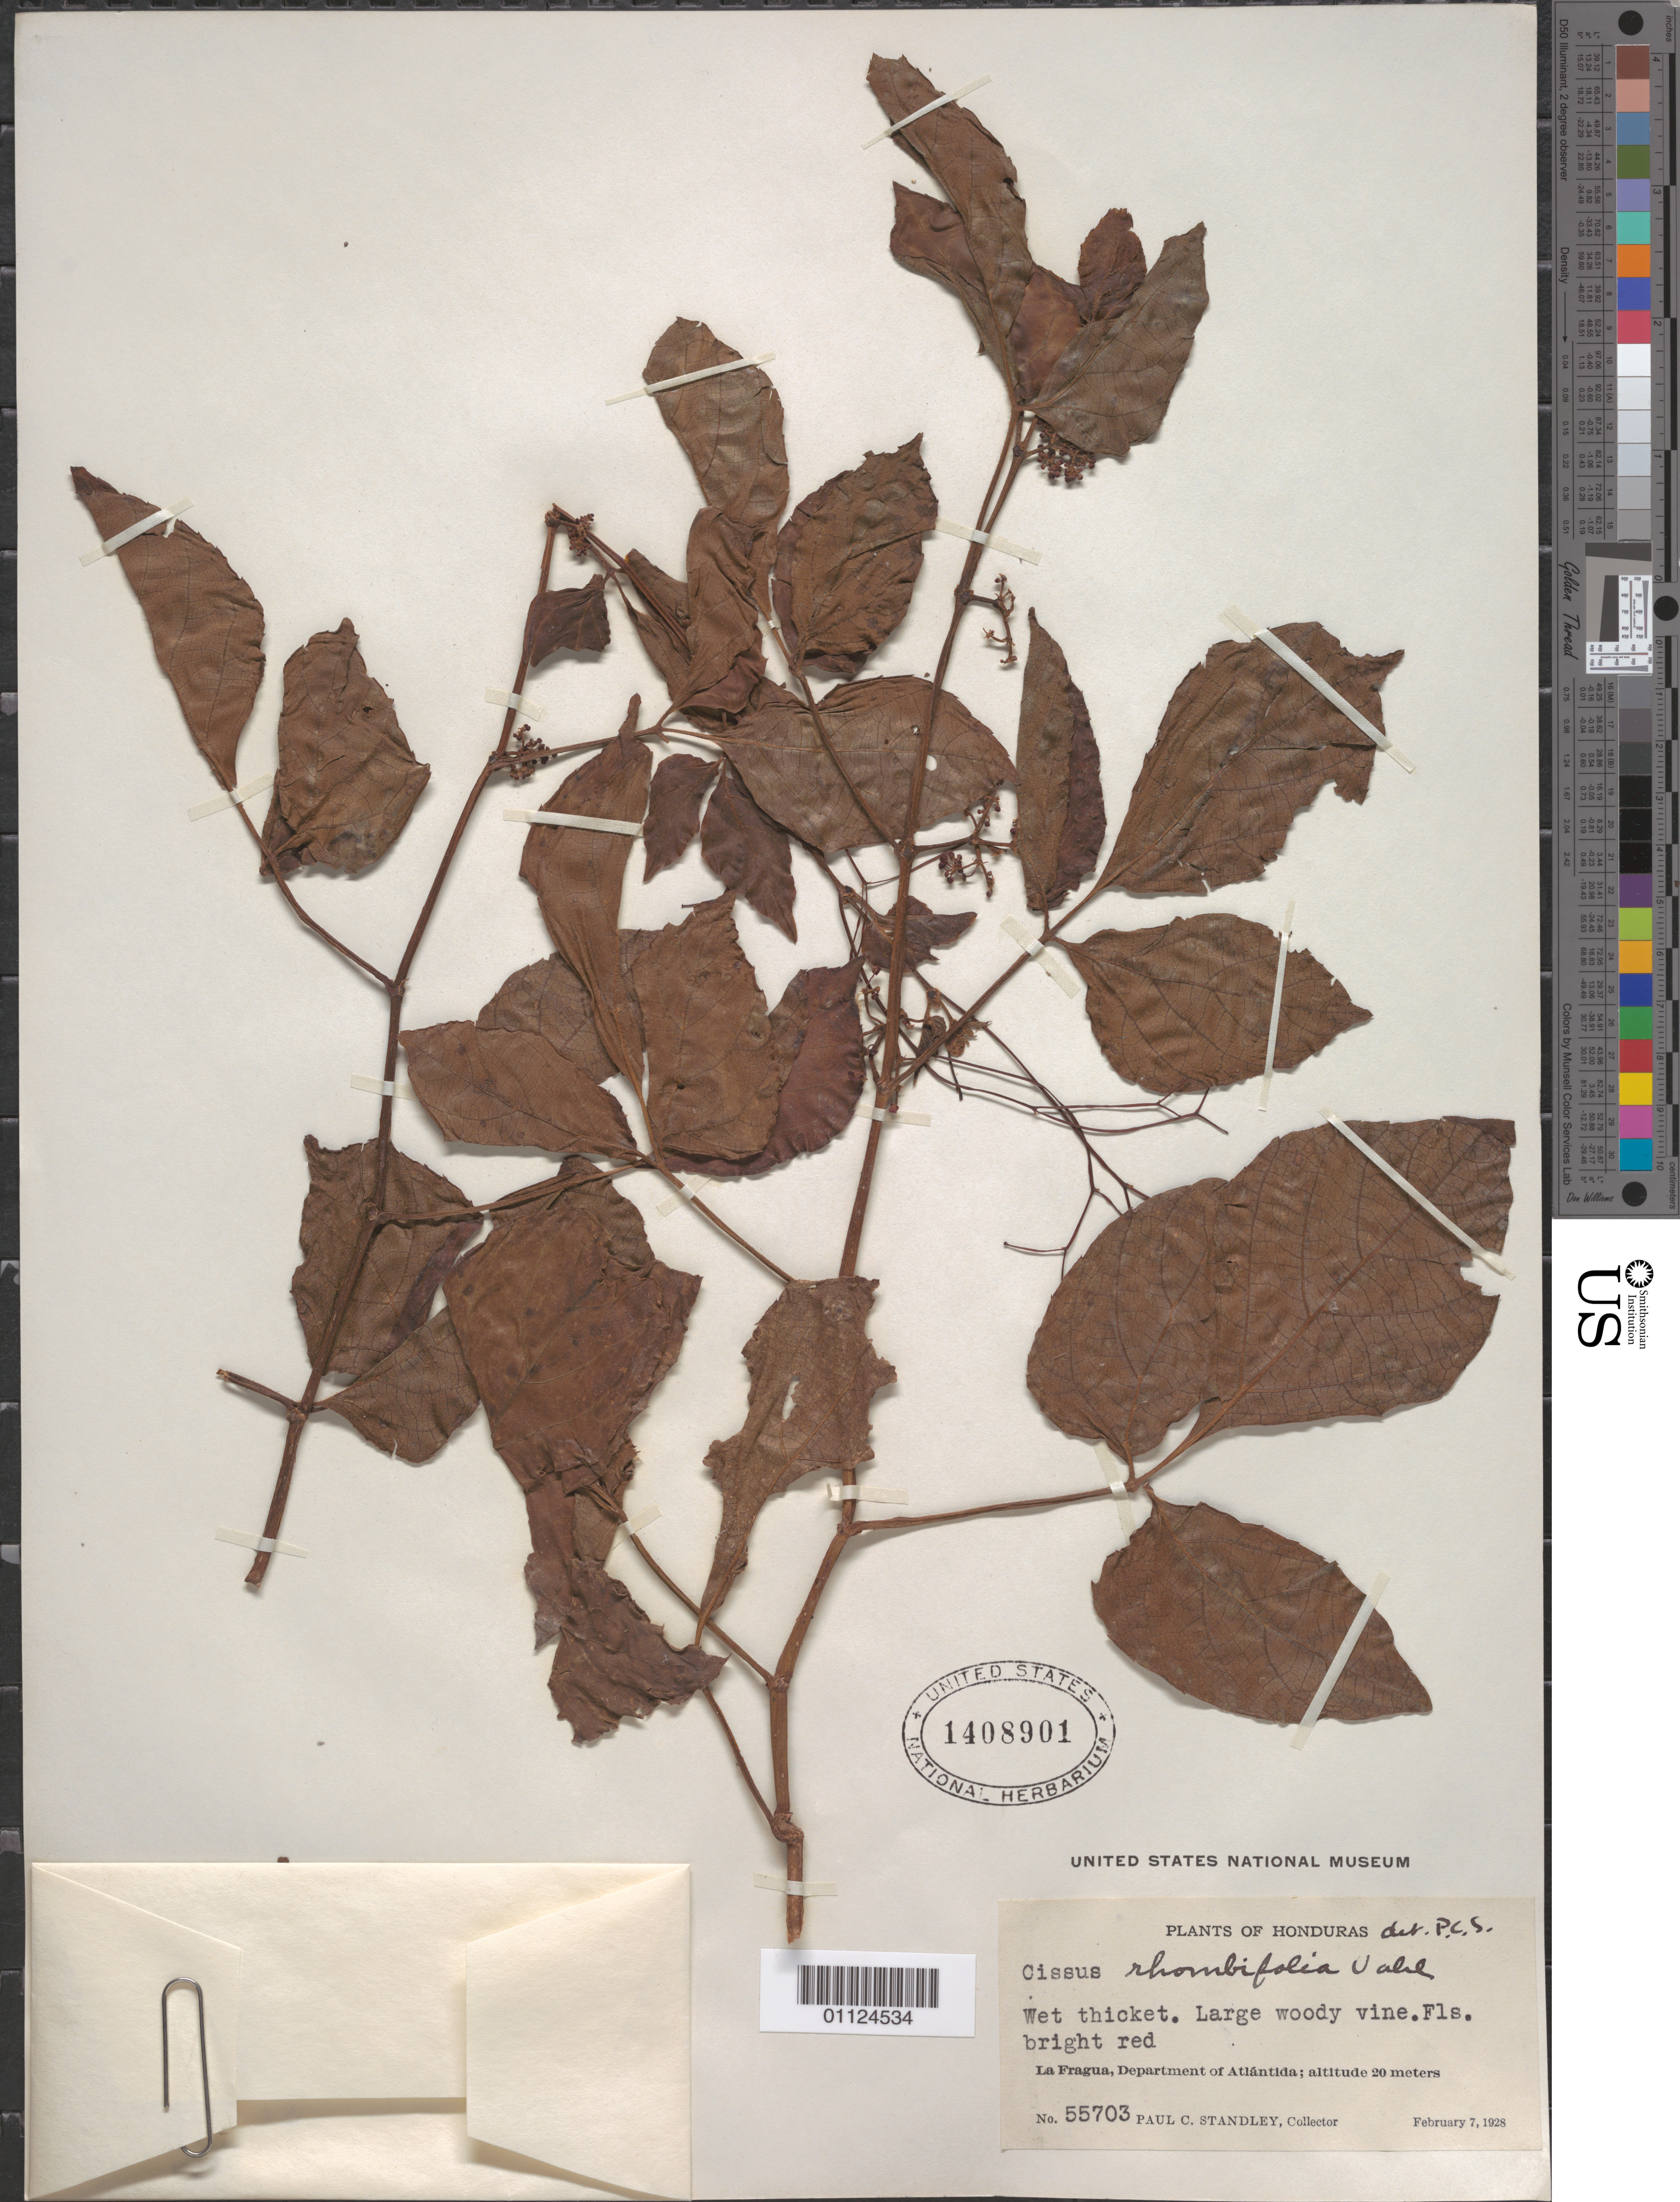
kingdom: Plantae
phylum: Tracheophyta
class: Magnoliopsida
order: Vitales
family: Vitaceae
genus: Cissus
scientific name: Cissus rhombifolia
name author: Vahl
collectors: P. C. Standley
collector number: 55703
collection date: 1928-02-07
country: Honduras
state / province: Atlántida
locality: La Fragua.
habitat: Wet thicket. Large woody vine.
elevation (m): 20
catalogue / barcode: US 1408901